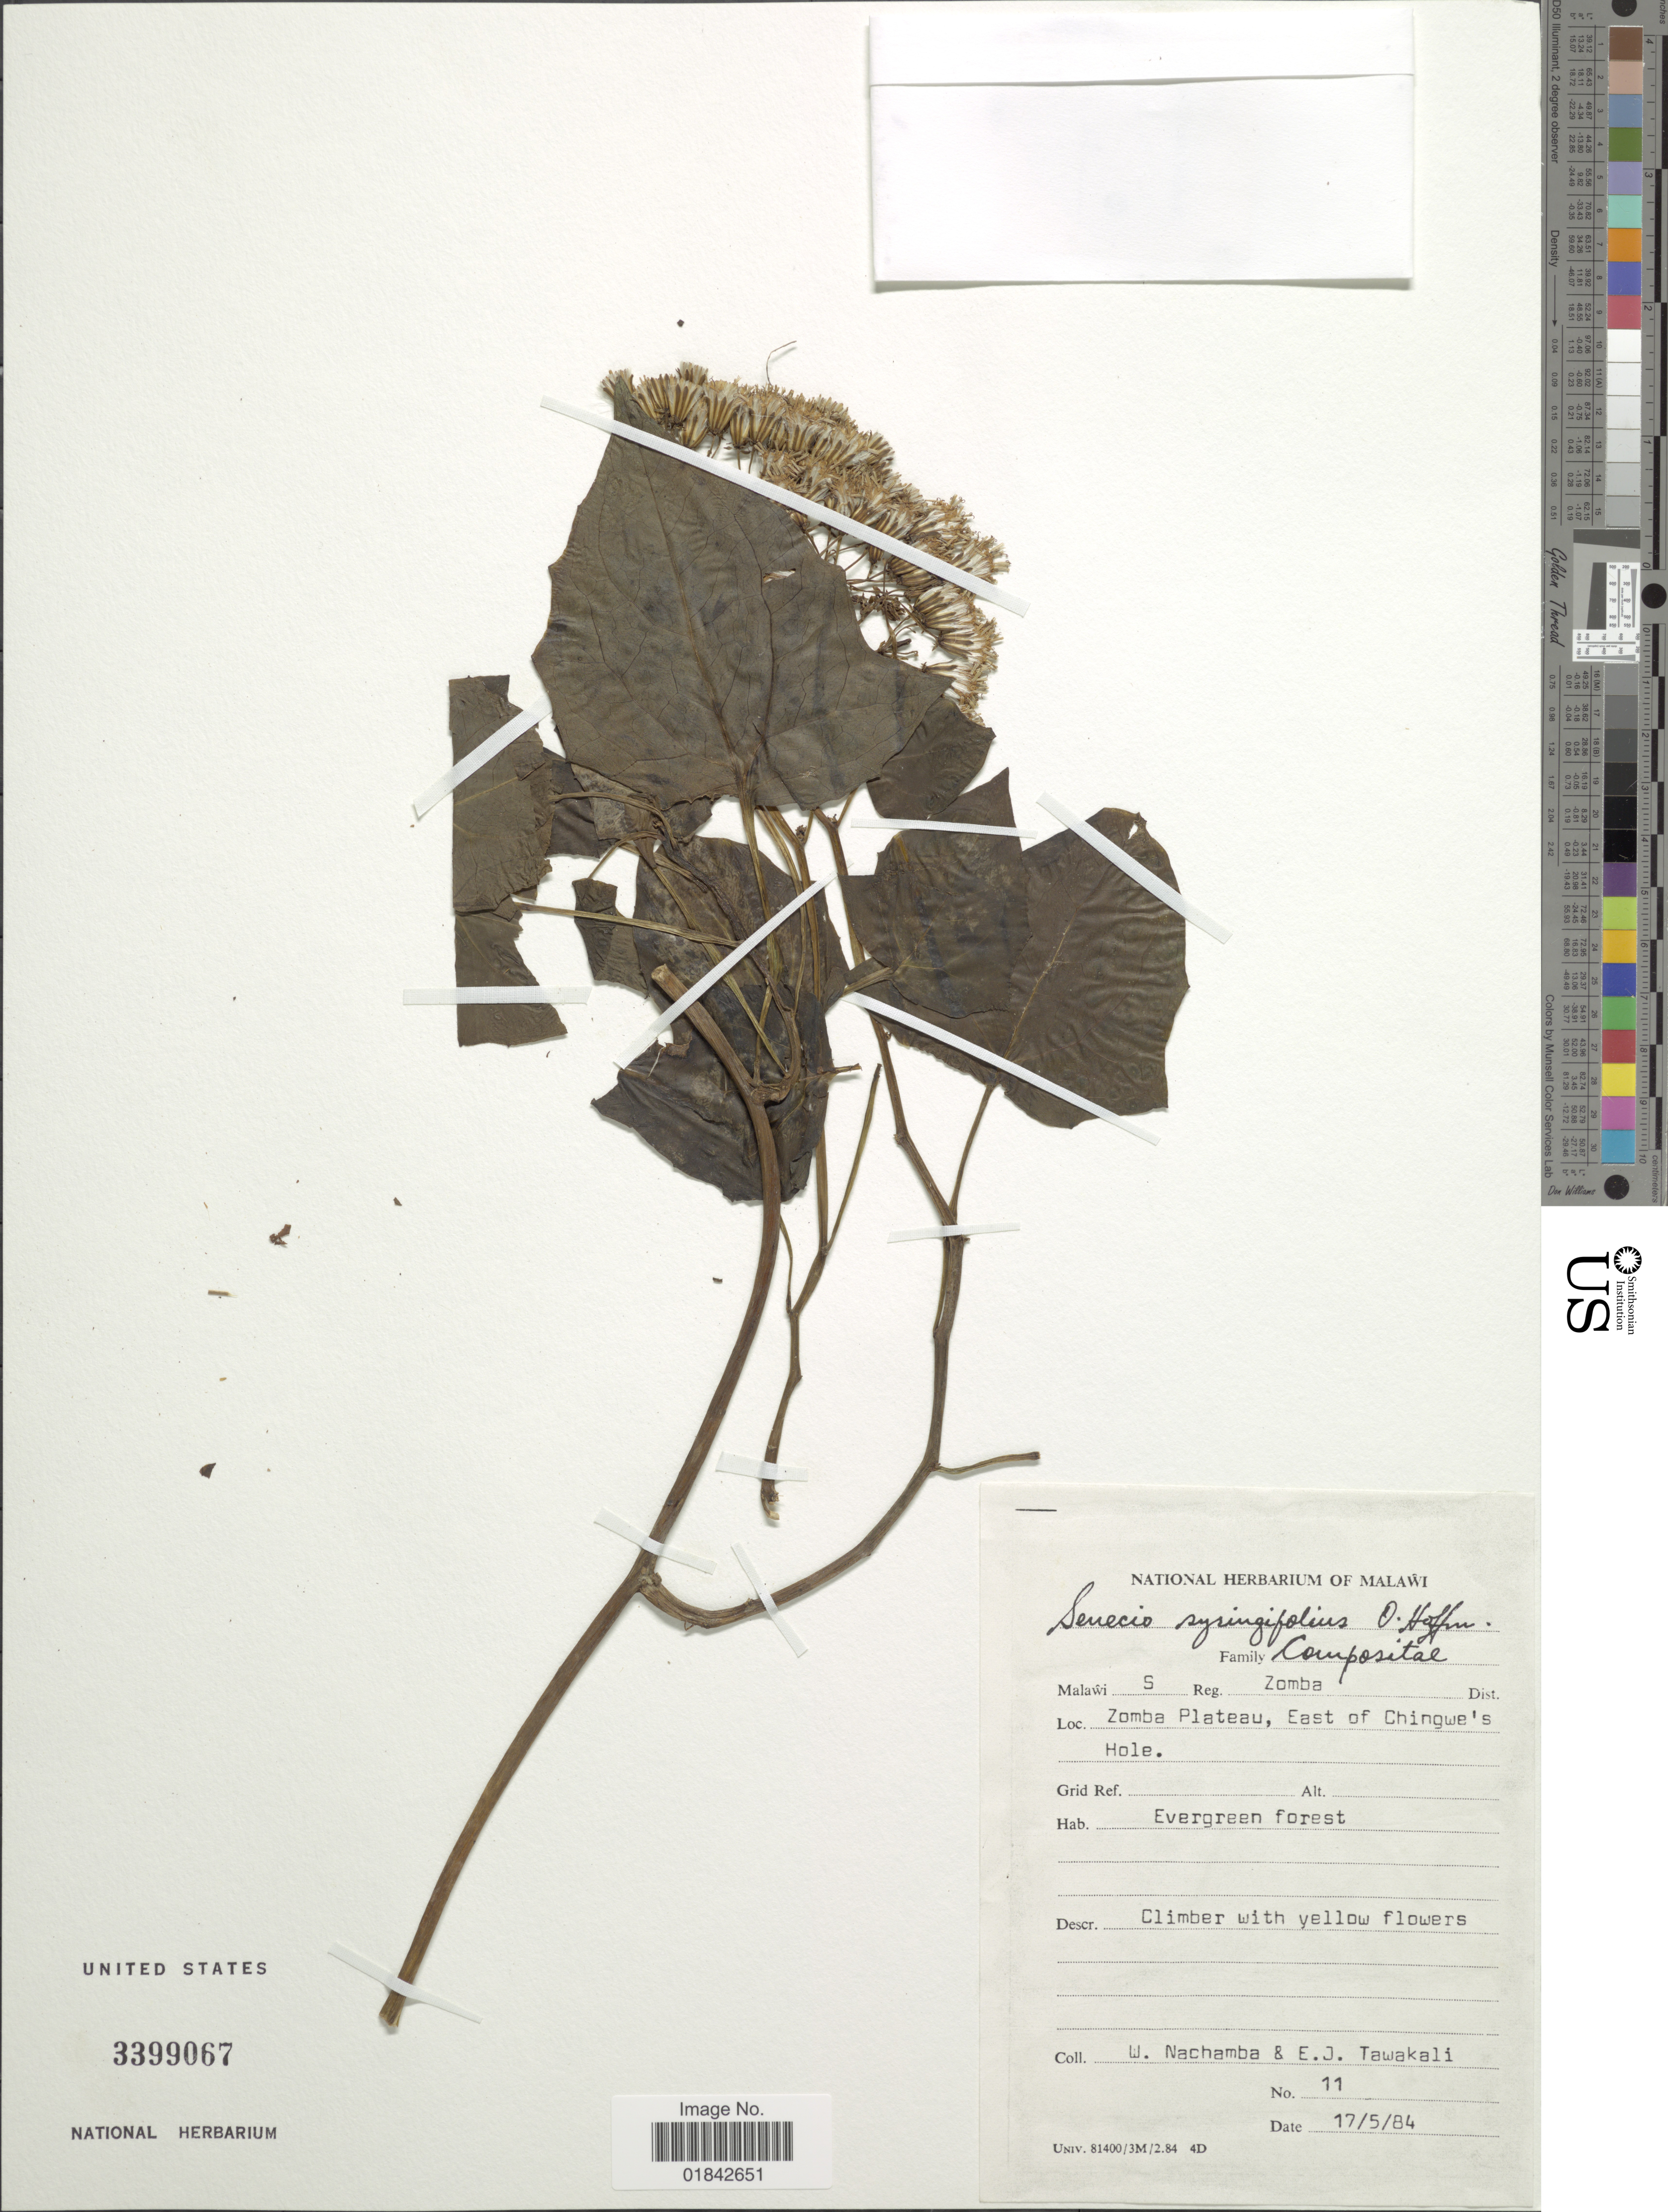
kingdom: Plantae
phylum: Tracheophyta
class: Magnoliopsida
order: Asterales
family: Asteraceae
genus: Senecio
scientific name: Senecio syringifolius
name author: O. Hoffm.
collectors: W. Nachamba & E. Tawakali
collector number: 11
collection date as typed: Transcribed d/m/y: 17/5/84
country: Malawi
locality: Malawi S, Zomba Dist., Zomba Plateau, East of Chingwe's Hole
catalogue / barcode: US 3399067